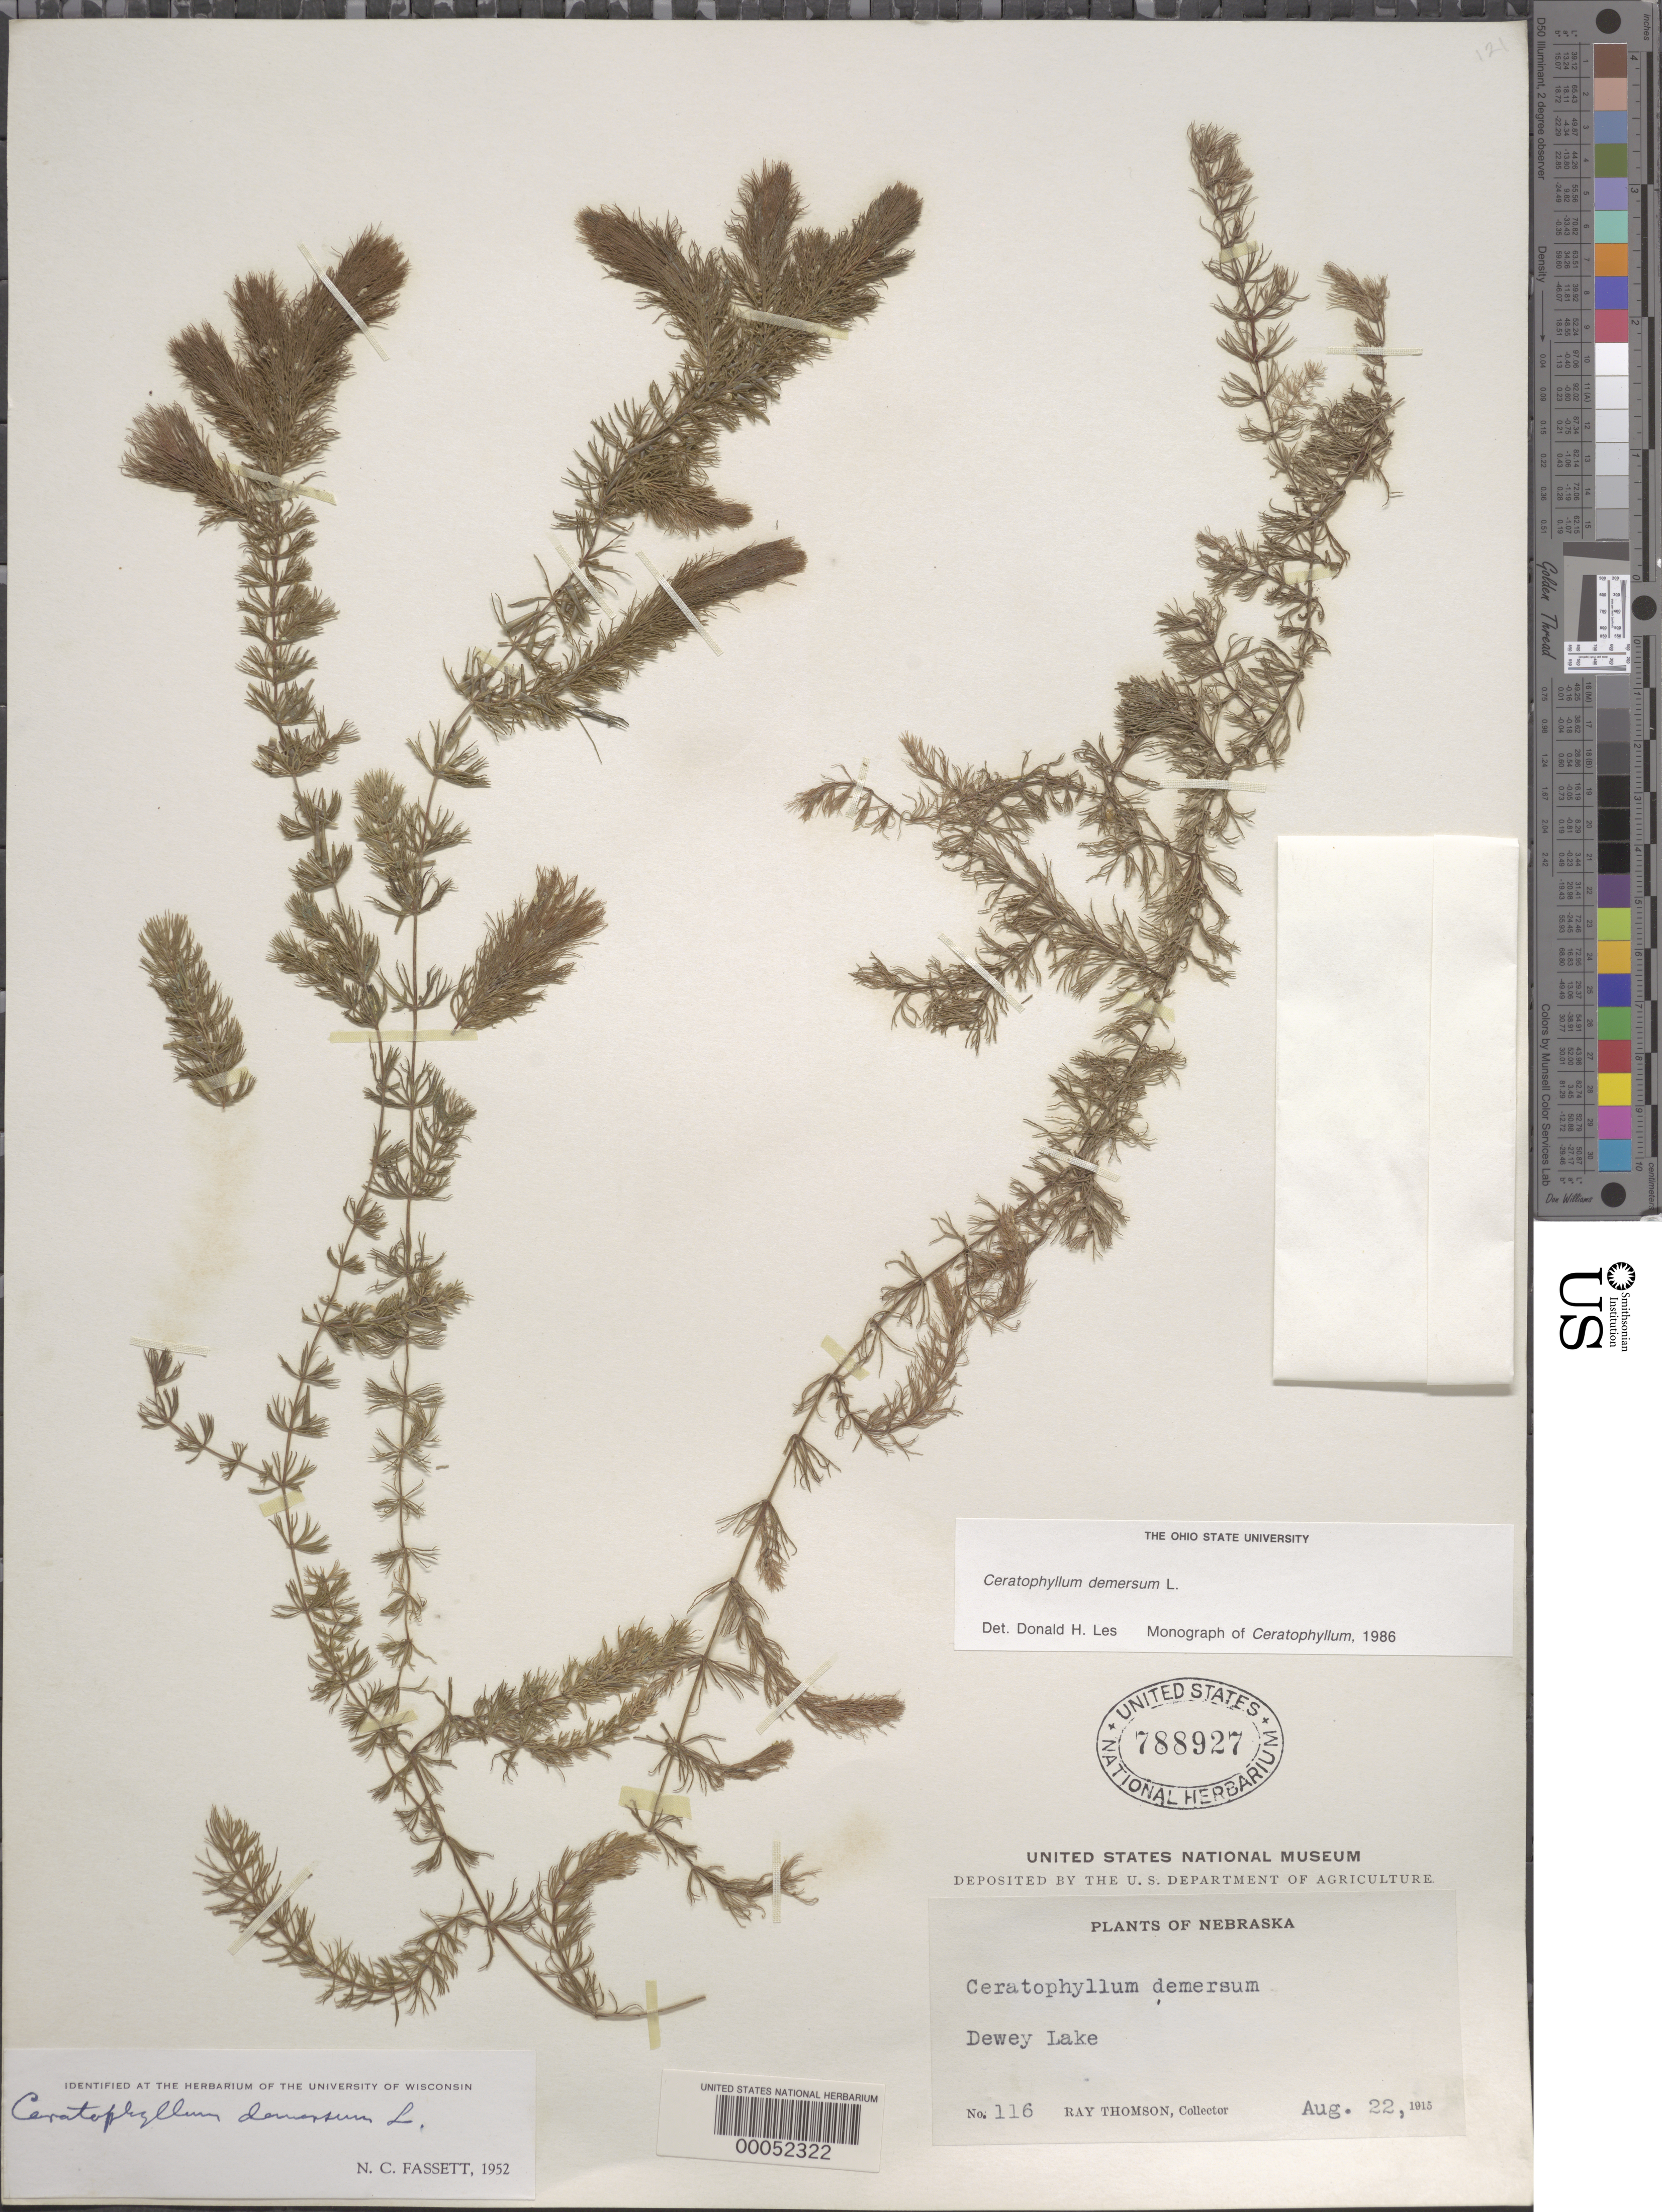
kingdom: Plantae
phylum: Tracheophyta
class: Magnoliopsida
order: Ceratophyllales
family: Ceratophyllaceae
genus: Ceratophyllum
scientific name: Ceratophyllum demersum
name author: L.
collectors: R. Thomson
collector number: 116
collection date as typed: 22 Aug 1915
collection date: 1915-08-22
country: United States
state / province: Nebraska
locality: Dewey lake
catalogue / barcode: US 788927